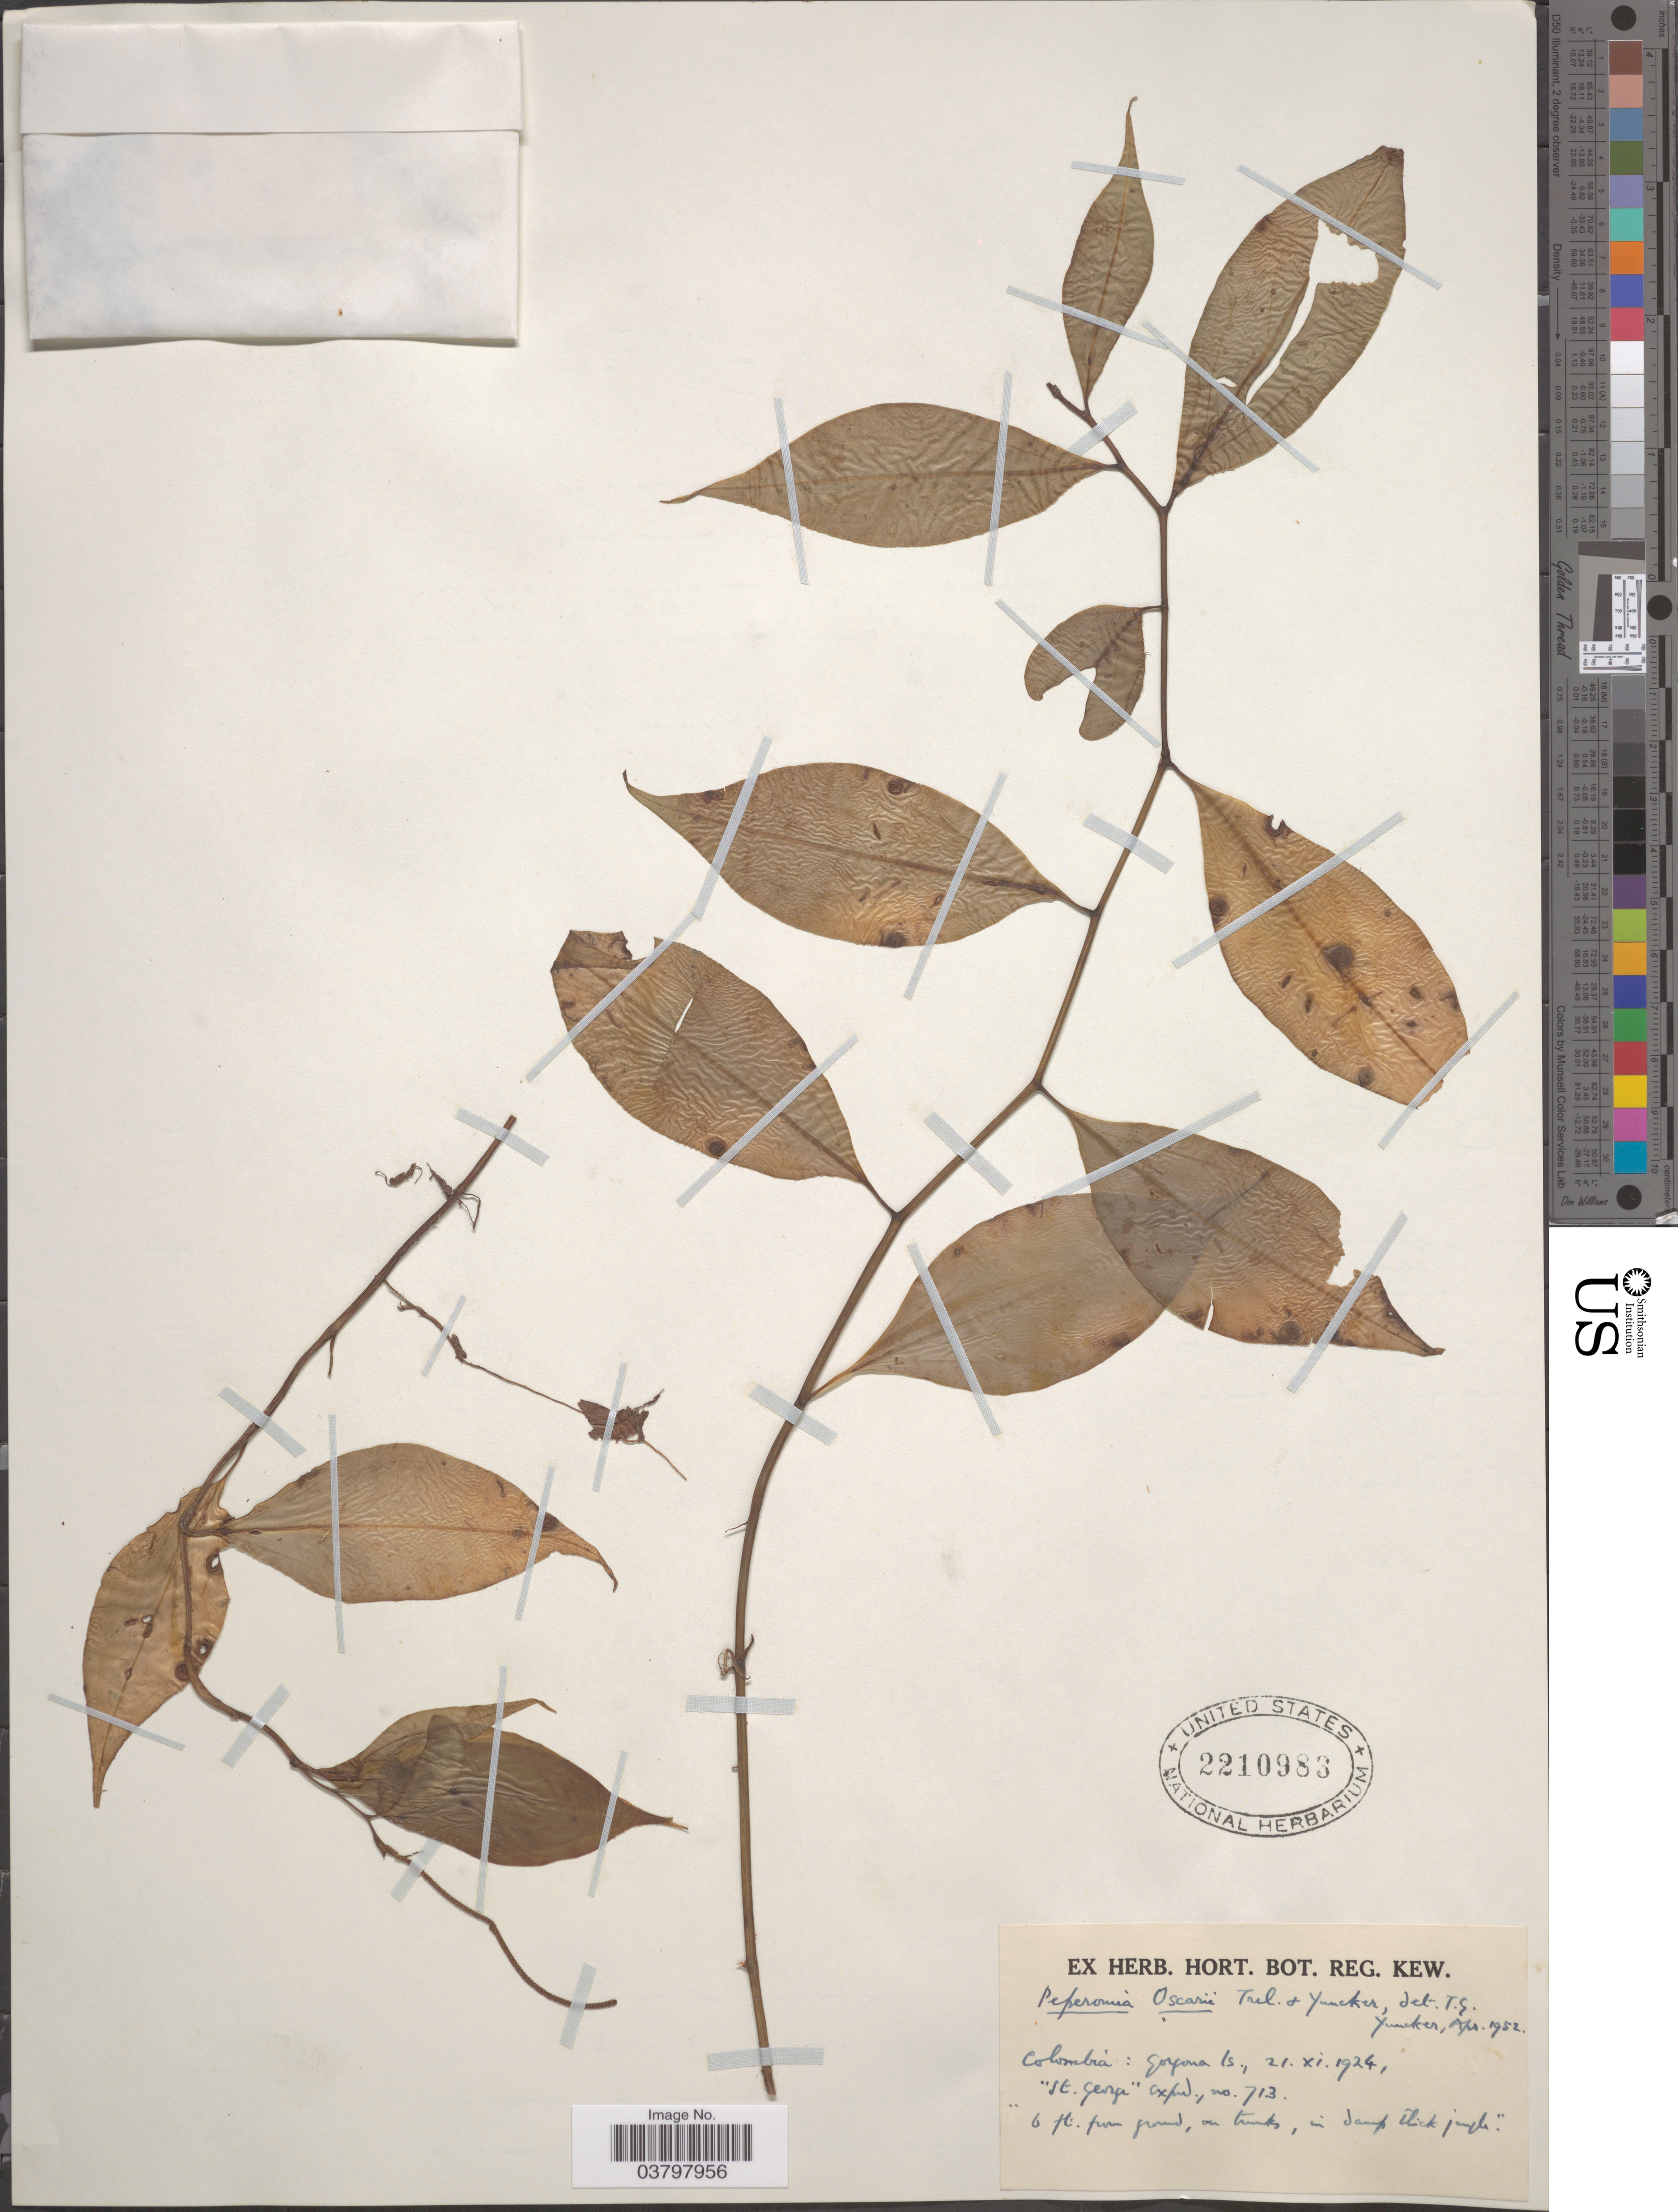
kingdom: Plantae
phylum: Tracheophyta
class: Magnoliopsida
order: Piperales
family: Piperaceae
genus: Peperomia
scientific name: Peperomia oscarii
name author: Trel. & Yunck.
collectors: St. George Exped.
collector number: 713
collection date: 1924-11-21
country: Colombia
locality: Goyona Is.,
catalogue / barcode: US 2210983